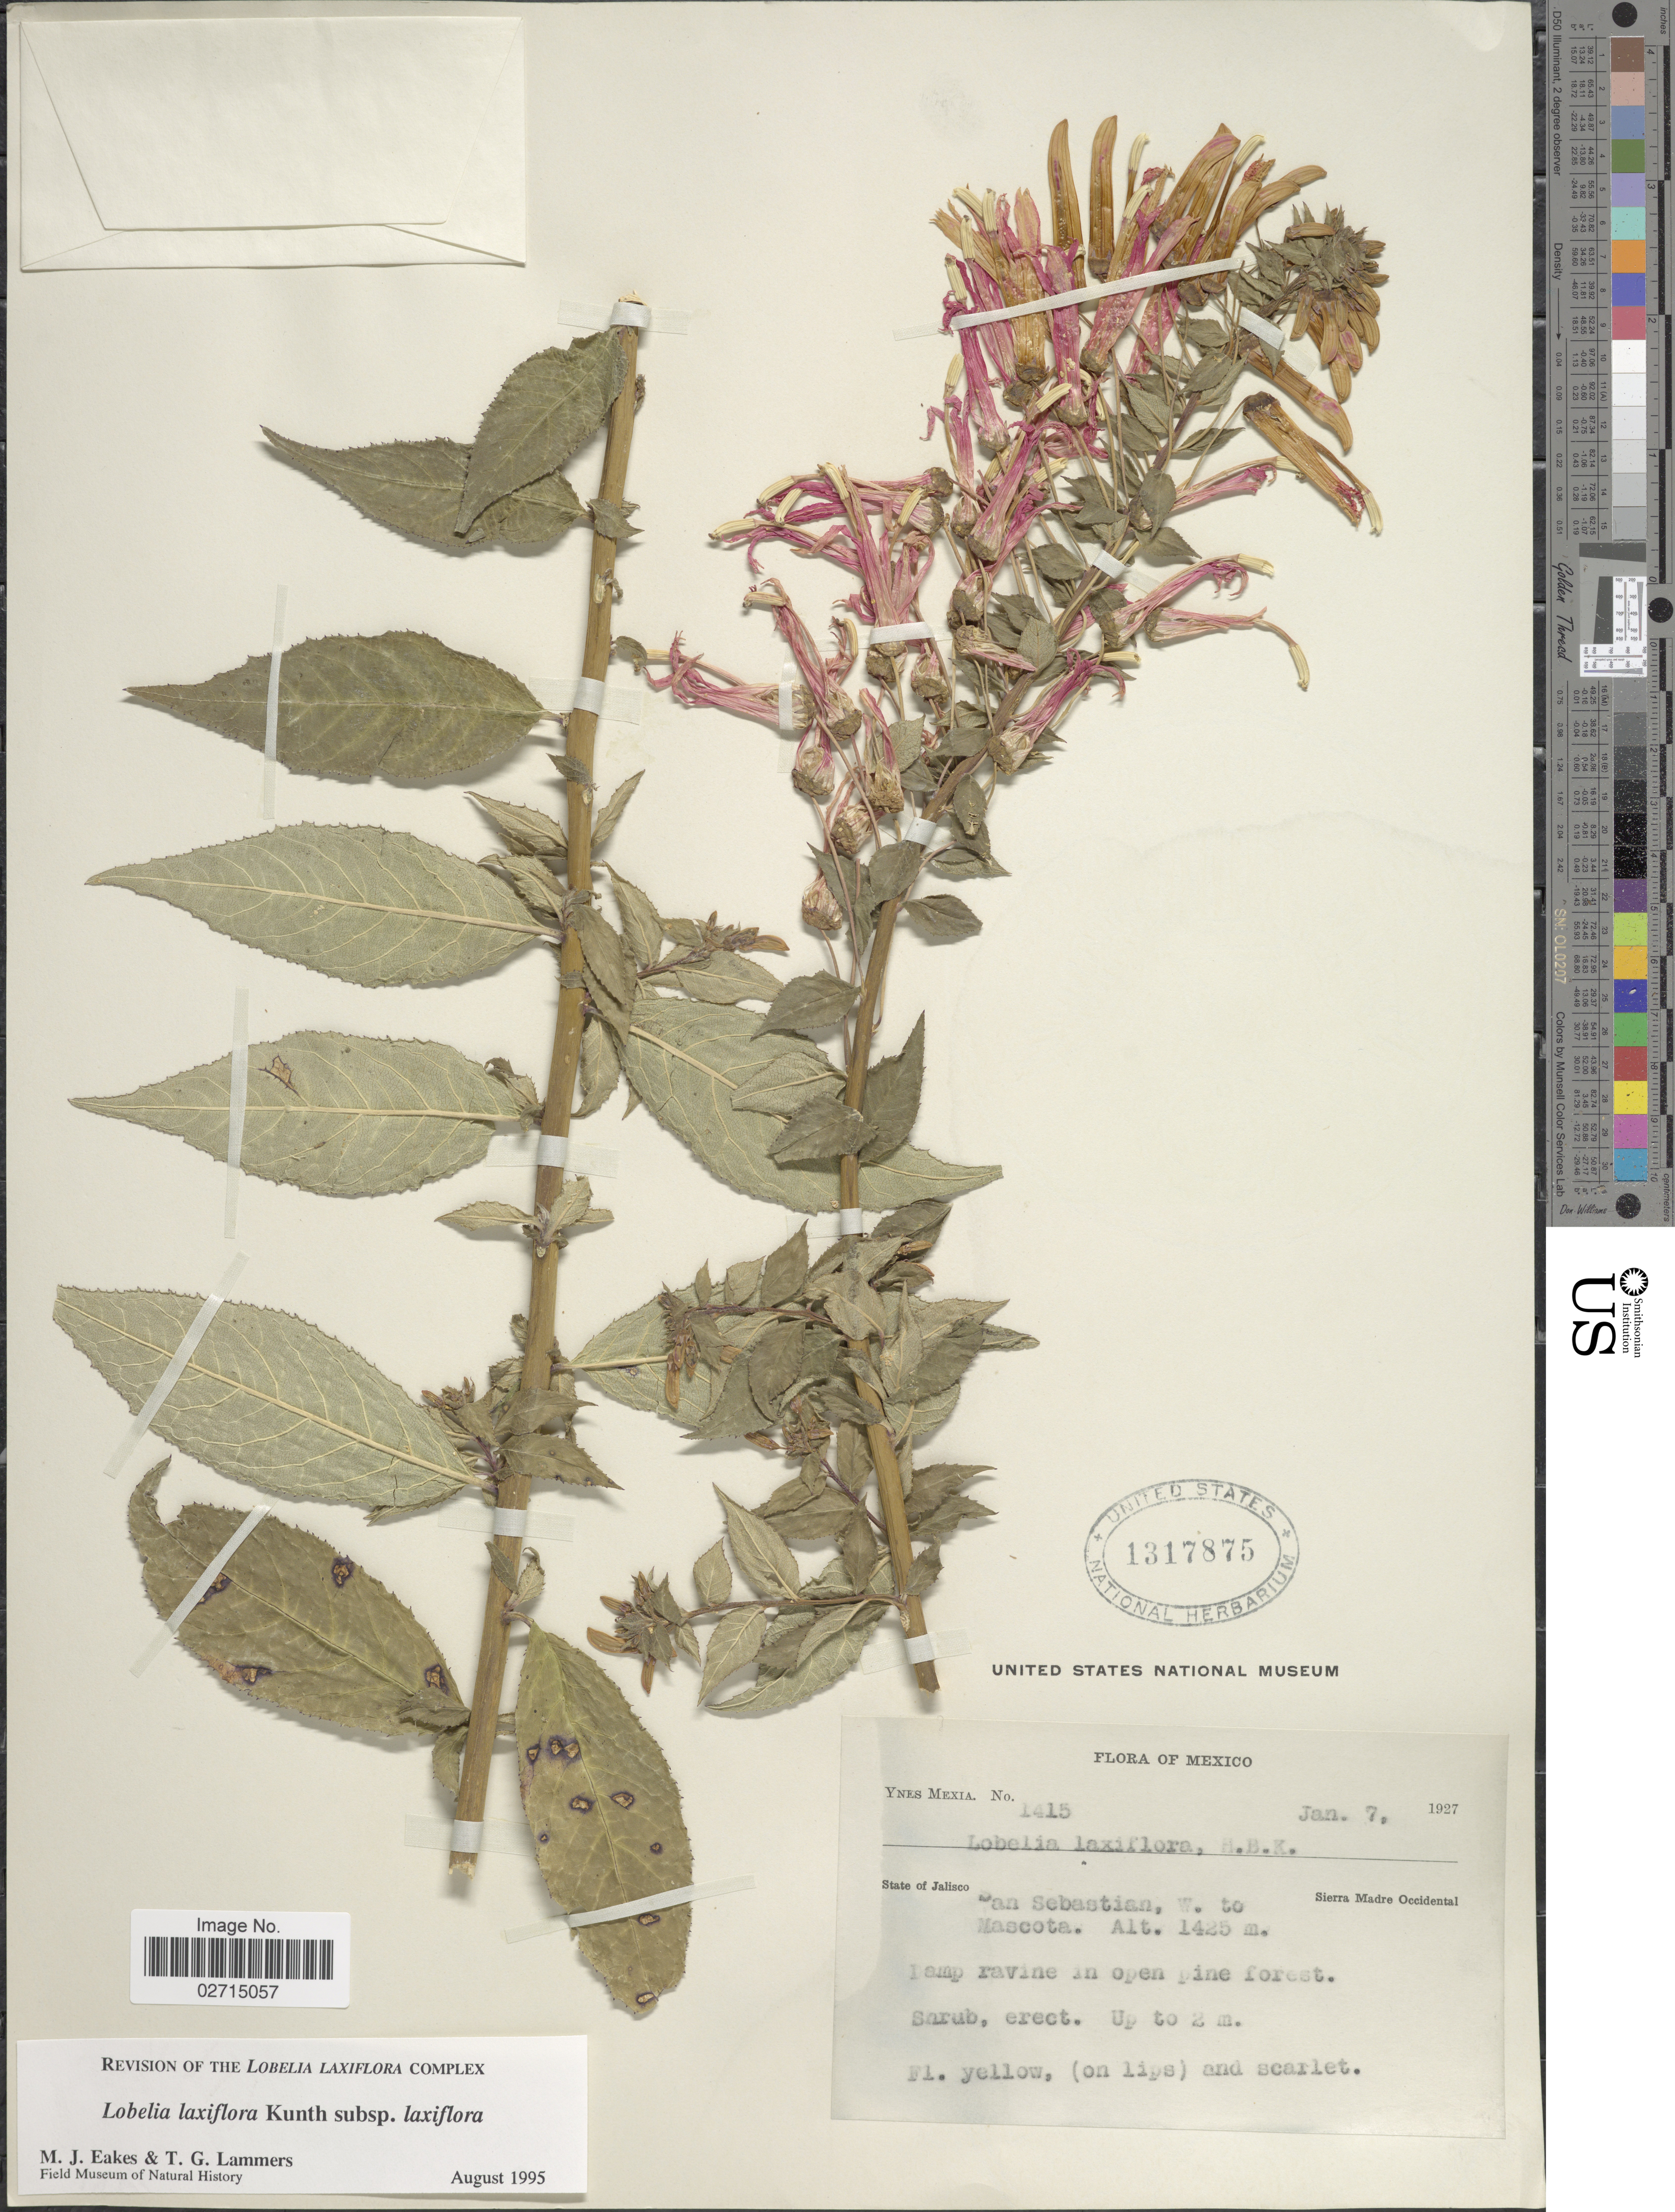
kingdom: Plantae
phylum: Tracheophyta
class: Magnoliopsida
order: Asterales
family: Campanulaceae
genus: Lobelia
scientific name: Lobelia laxiflora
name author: Kunth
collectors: Y. Mexia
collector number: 1415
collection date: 1927-01-07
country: Mexico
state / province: Jalisco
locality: San Sebastian, W to Mascota. Sierra Madre Occidental. Damp ravine in open pine forest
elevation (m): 1425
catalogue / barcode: US 1317875